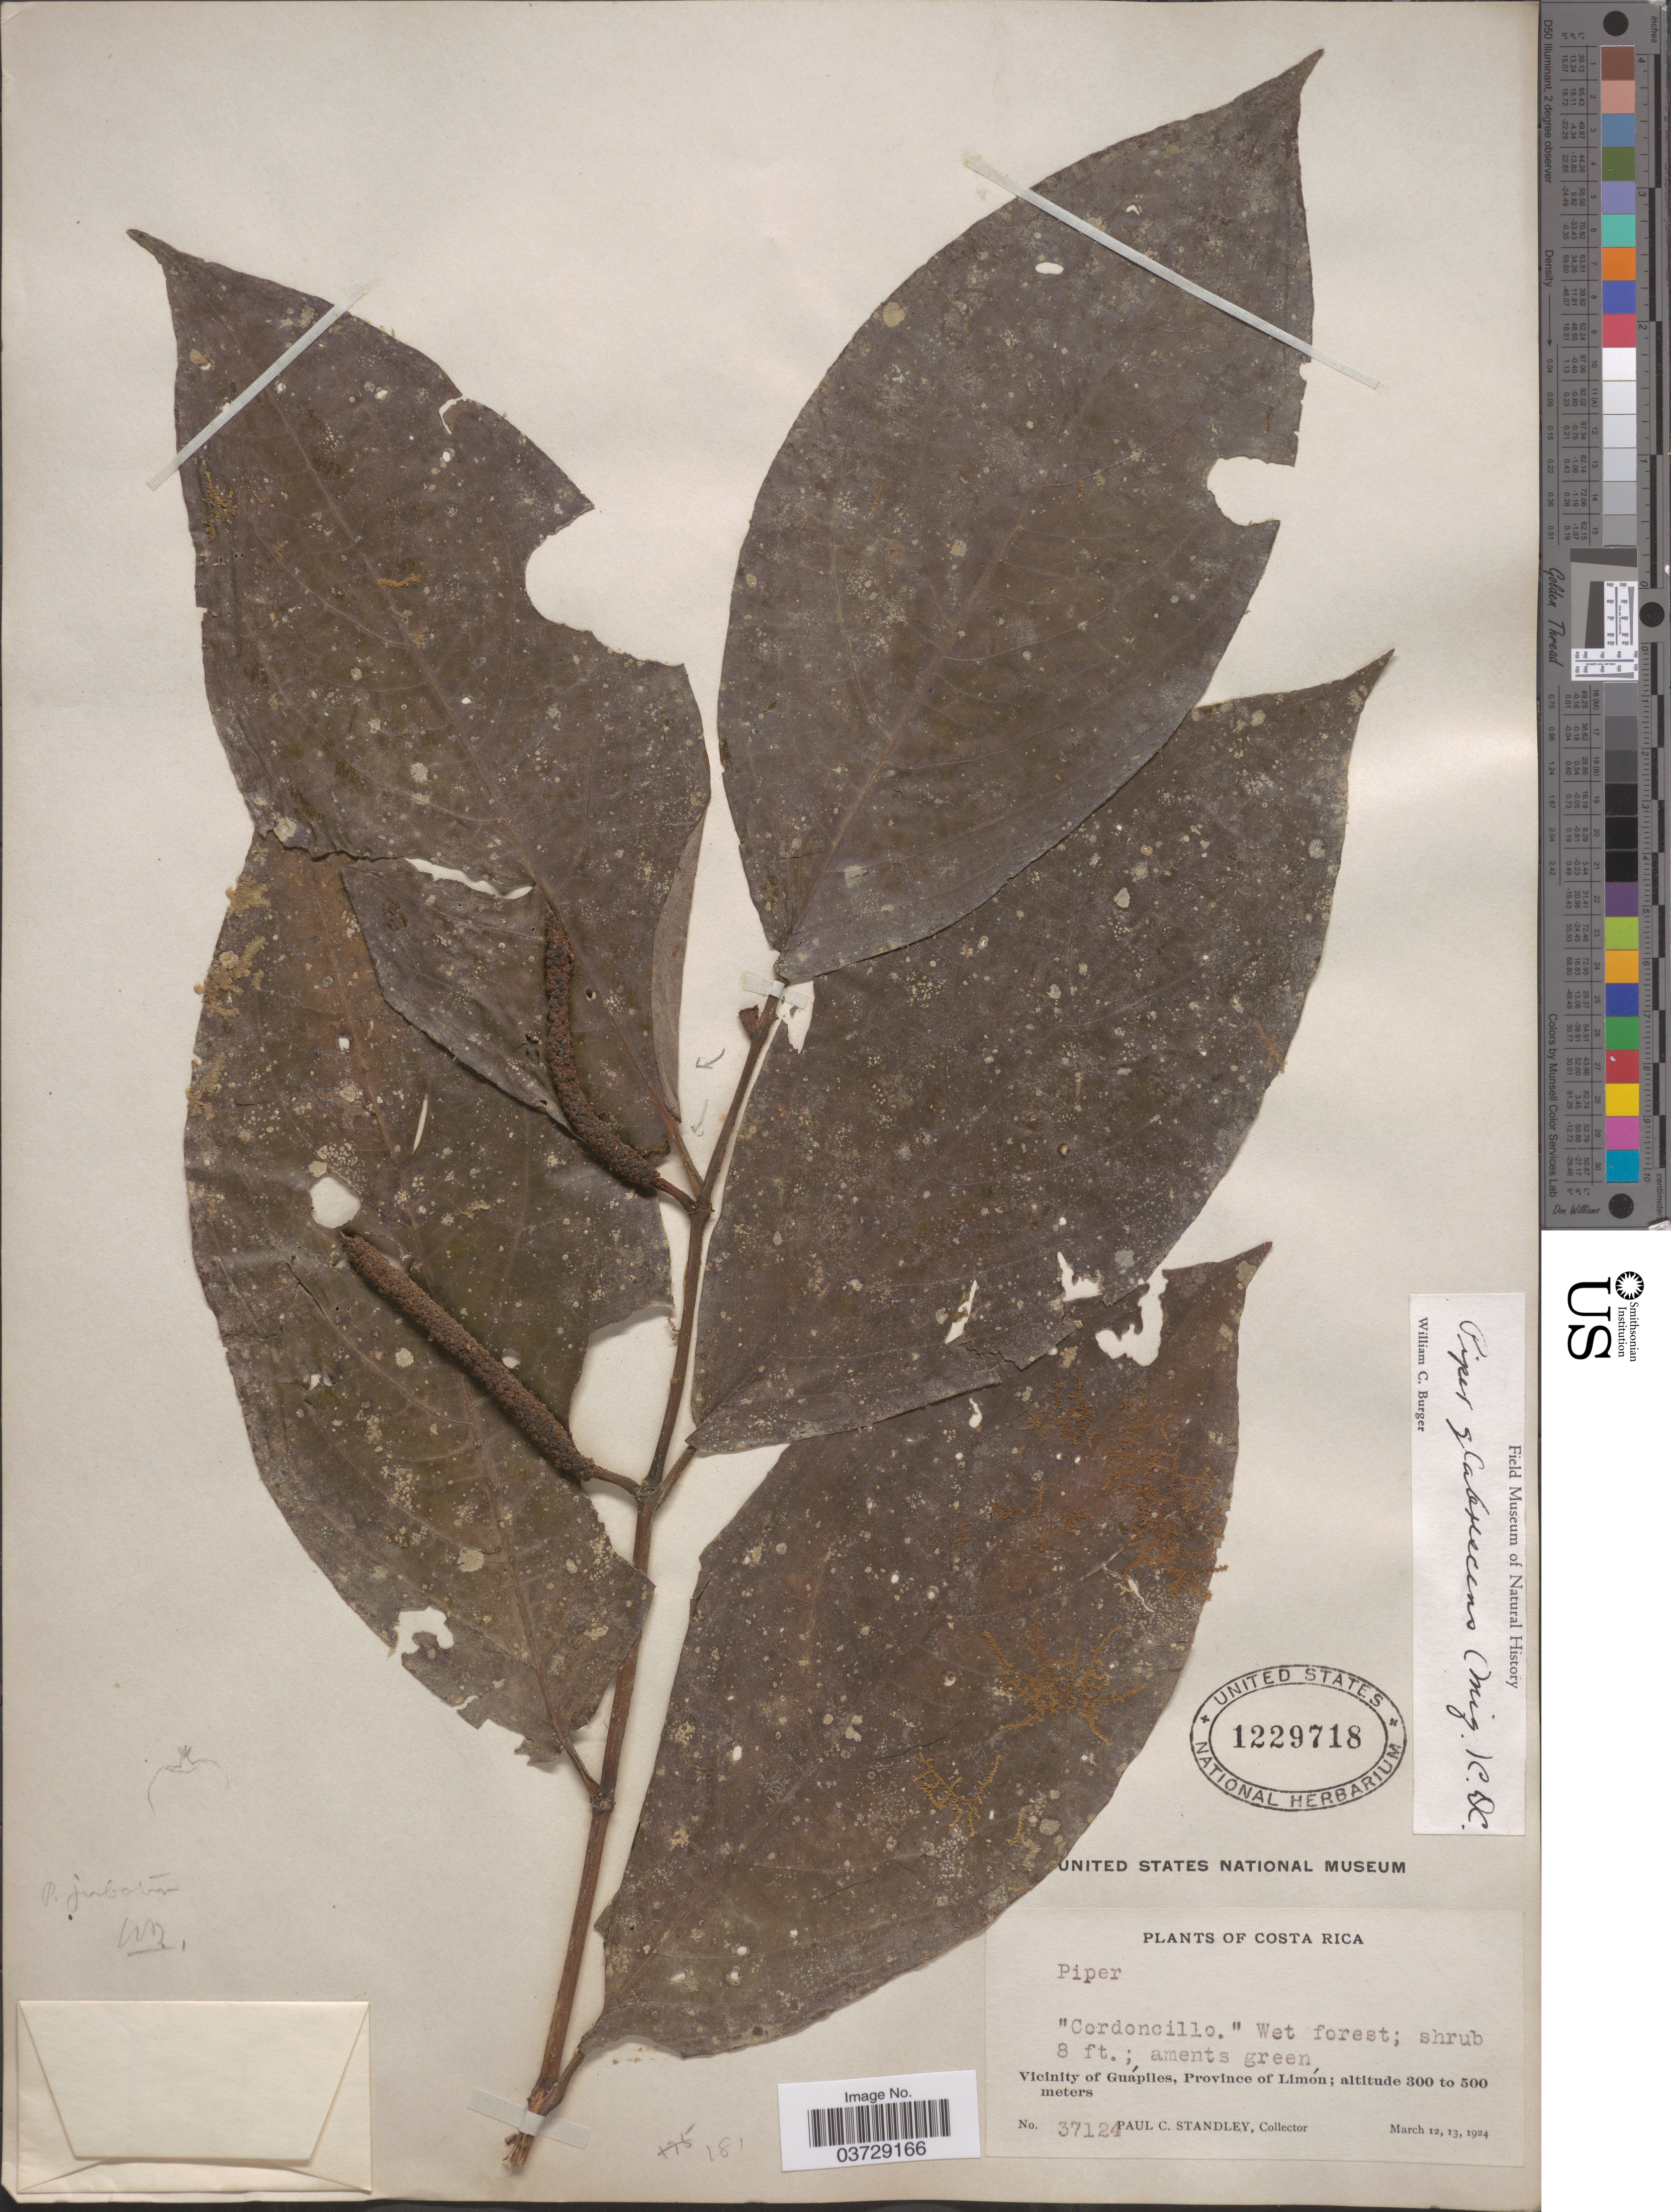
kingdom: Plantae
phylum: Tracheophyta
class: Magnoliopsida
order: Piperales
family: Piperaceae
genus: Piper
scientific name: Piper glabrescens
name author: (Miq.) C. DC.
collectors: P. C. Standley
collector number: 37124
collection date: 1924-03-12/1924-03-13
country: Costa Rica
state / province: Limón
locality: Vicinity of Guápiles.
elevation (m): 300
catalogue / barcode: US 1229718